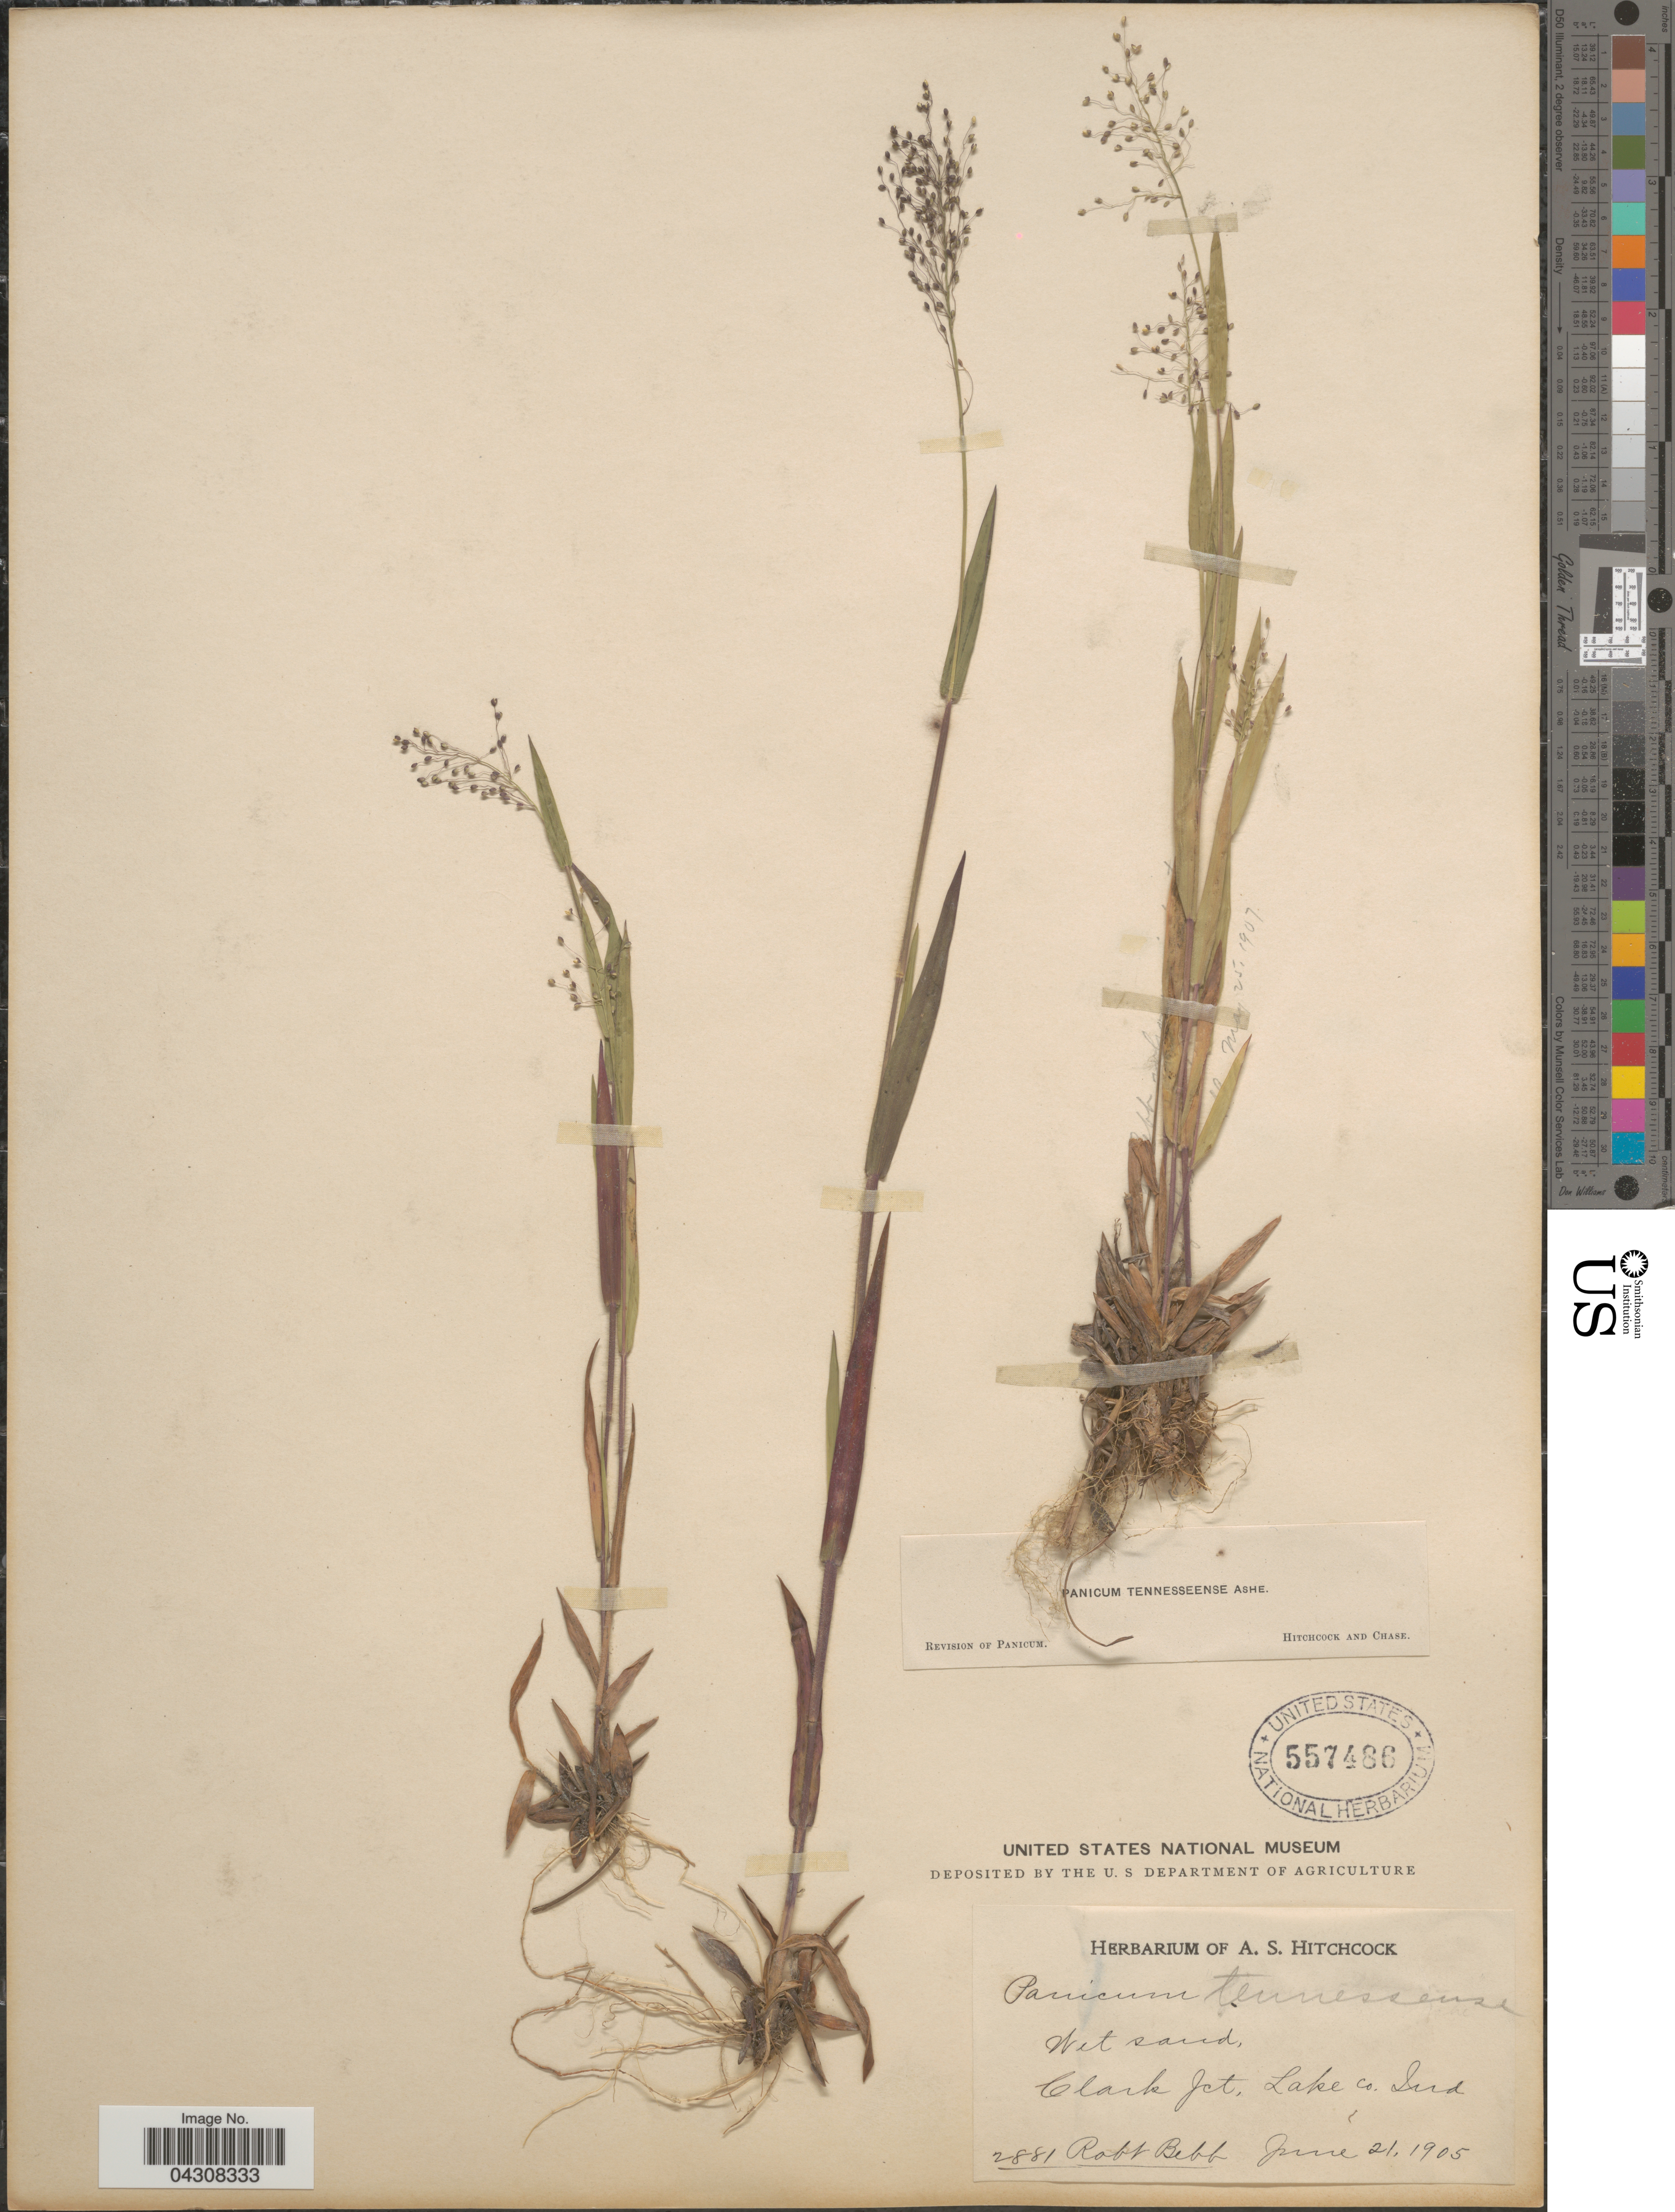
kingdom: Plantae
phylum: Tracheophyta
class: Liliopsida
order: Poales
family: Poaceae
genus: Dichanthelium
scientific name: Dichanthelium acuminatum var. acuminatum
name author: (Sw.) Gould & C.A. Clark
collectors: R. Bebb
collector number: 2881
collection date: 1905-06-21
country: United States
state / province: Indiana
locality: Wet sand, Clark Jct, Lake Co.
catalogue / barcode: US 557486